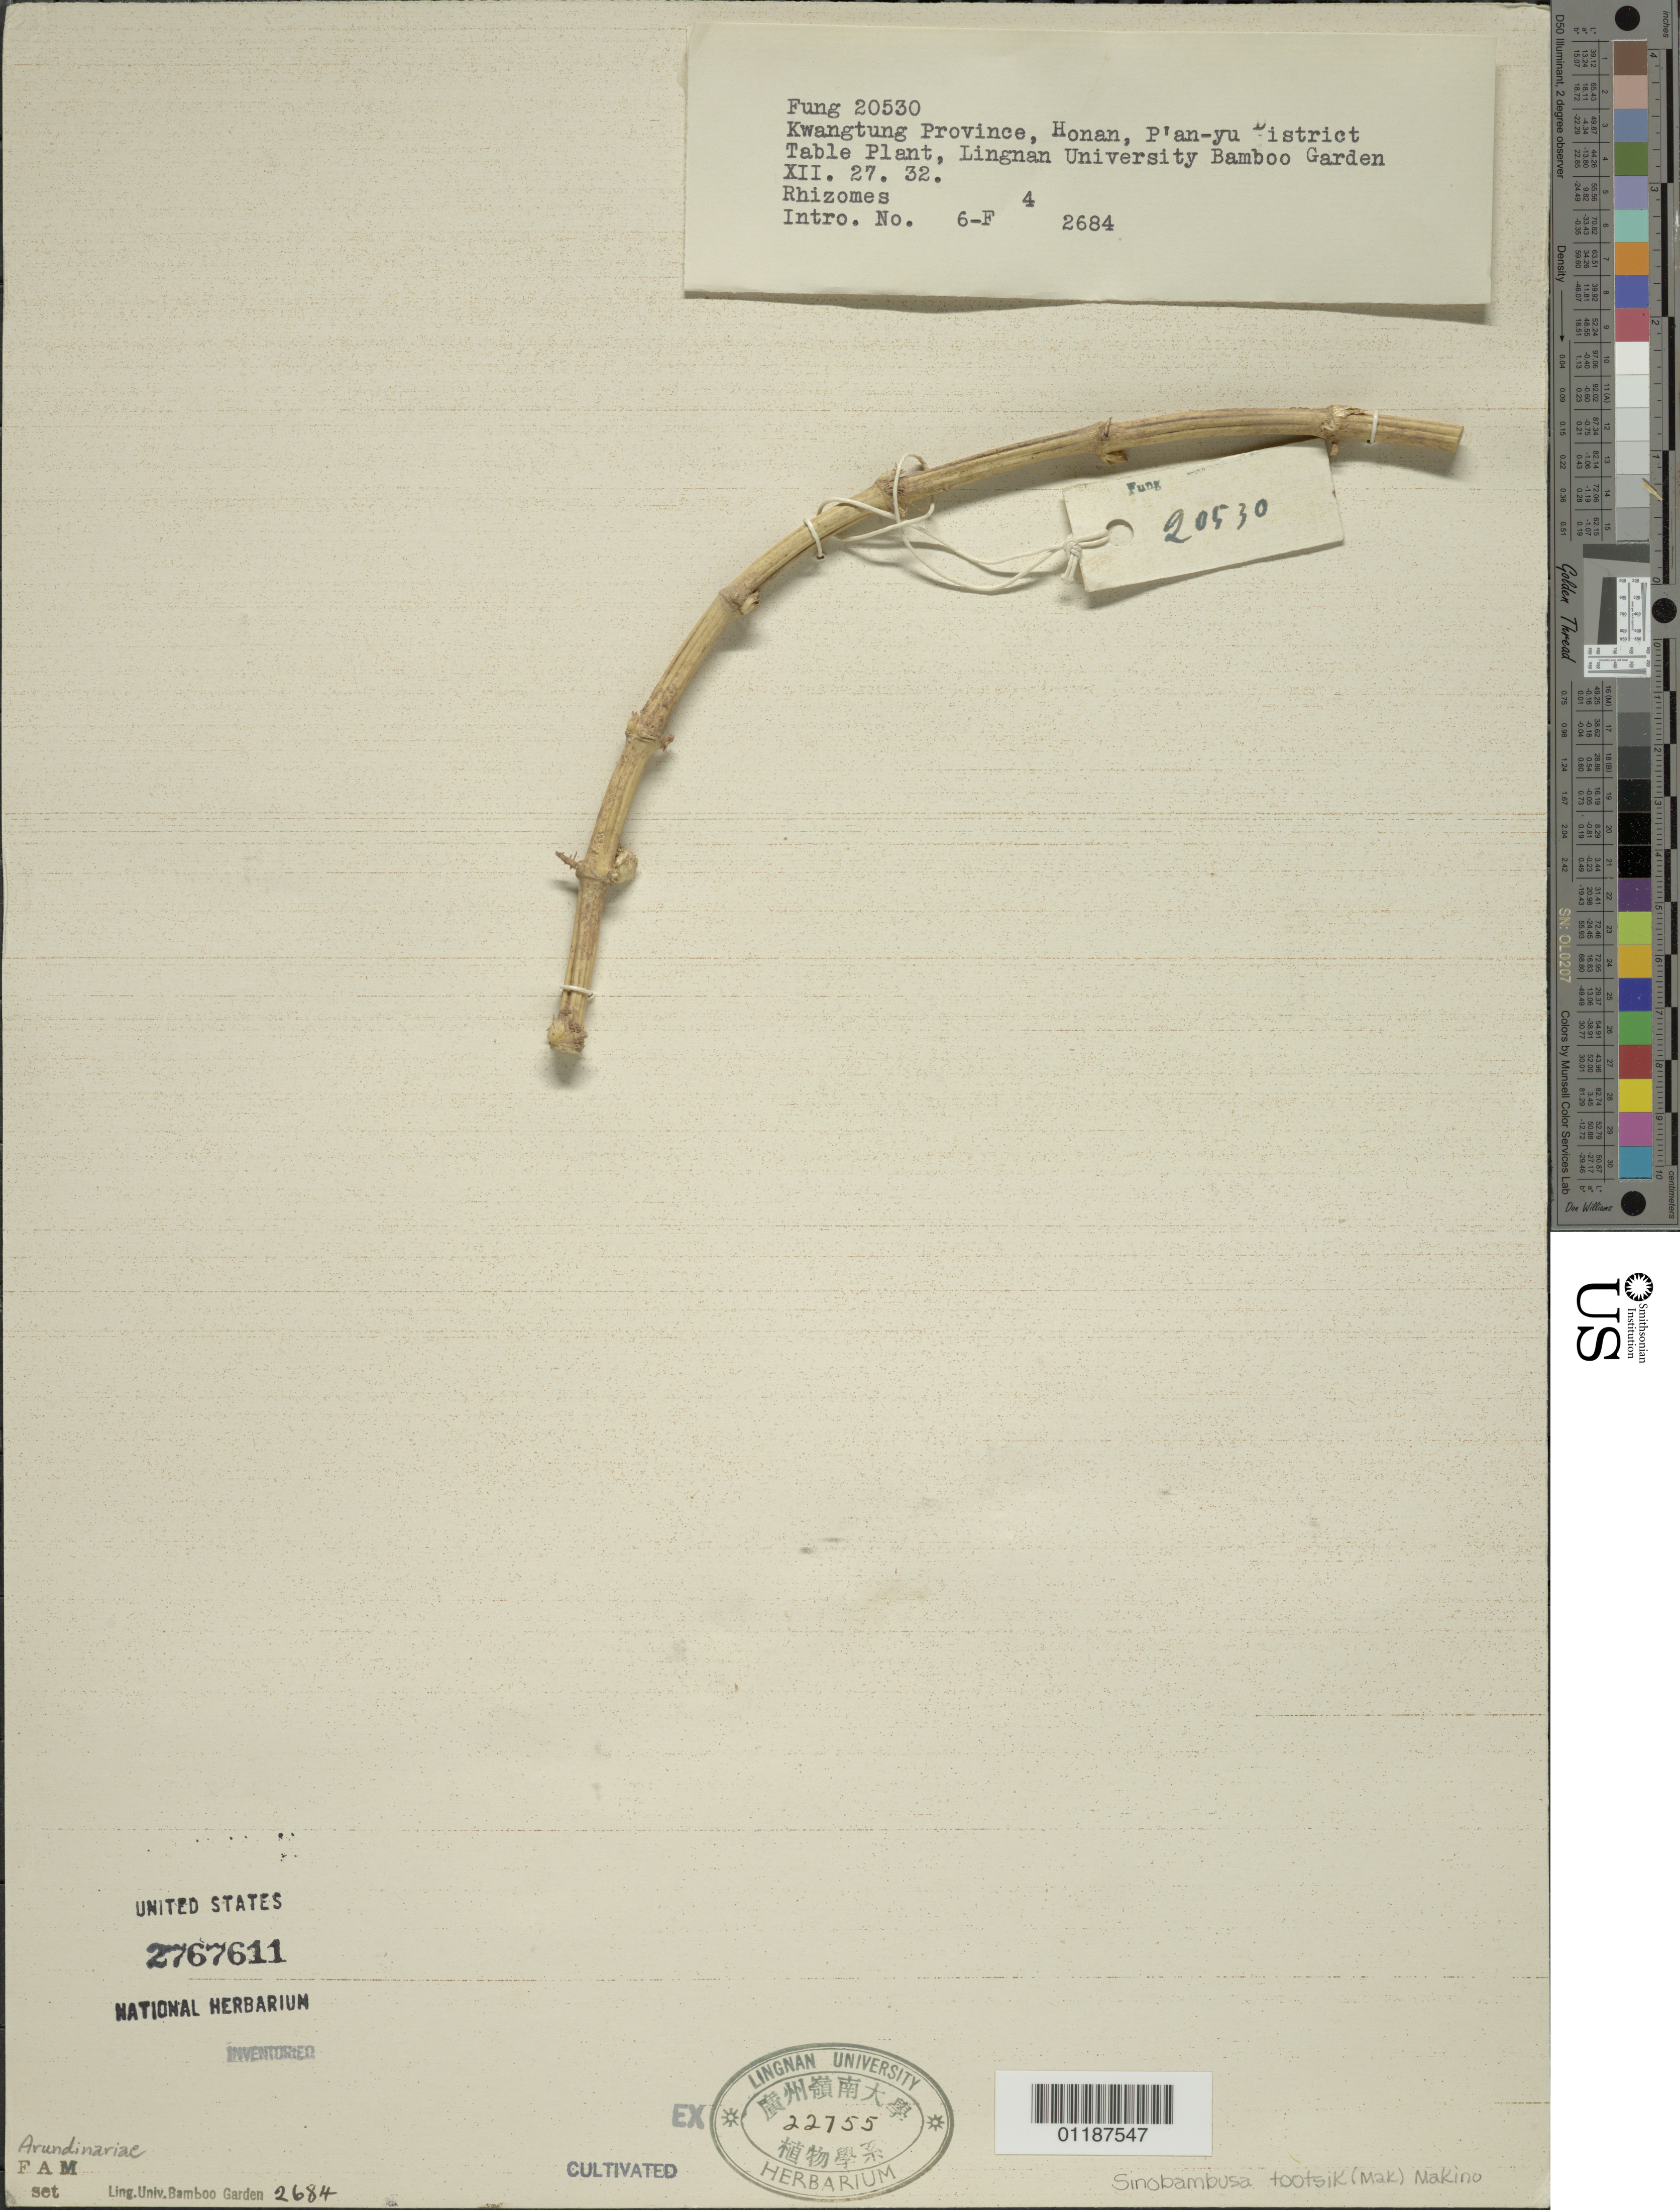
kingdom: Plantae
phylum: Tracheophyta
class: Liliopsida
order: Poales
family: Poaceae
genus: Sinobambusa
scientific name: Sinobambusa tootsik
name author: Makino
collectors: H. L. Fung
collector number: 20530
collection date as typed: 27 Dec 1932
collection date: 1932-12-27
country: China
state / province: Guangdong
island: Honam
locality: Lingnan Uniersity Bamboo Garden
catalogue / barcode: US 2767611